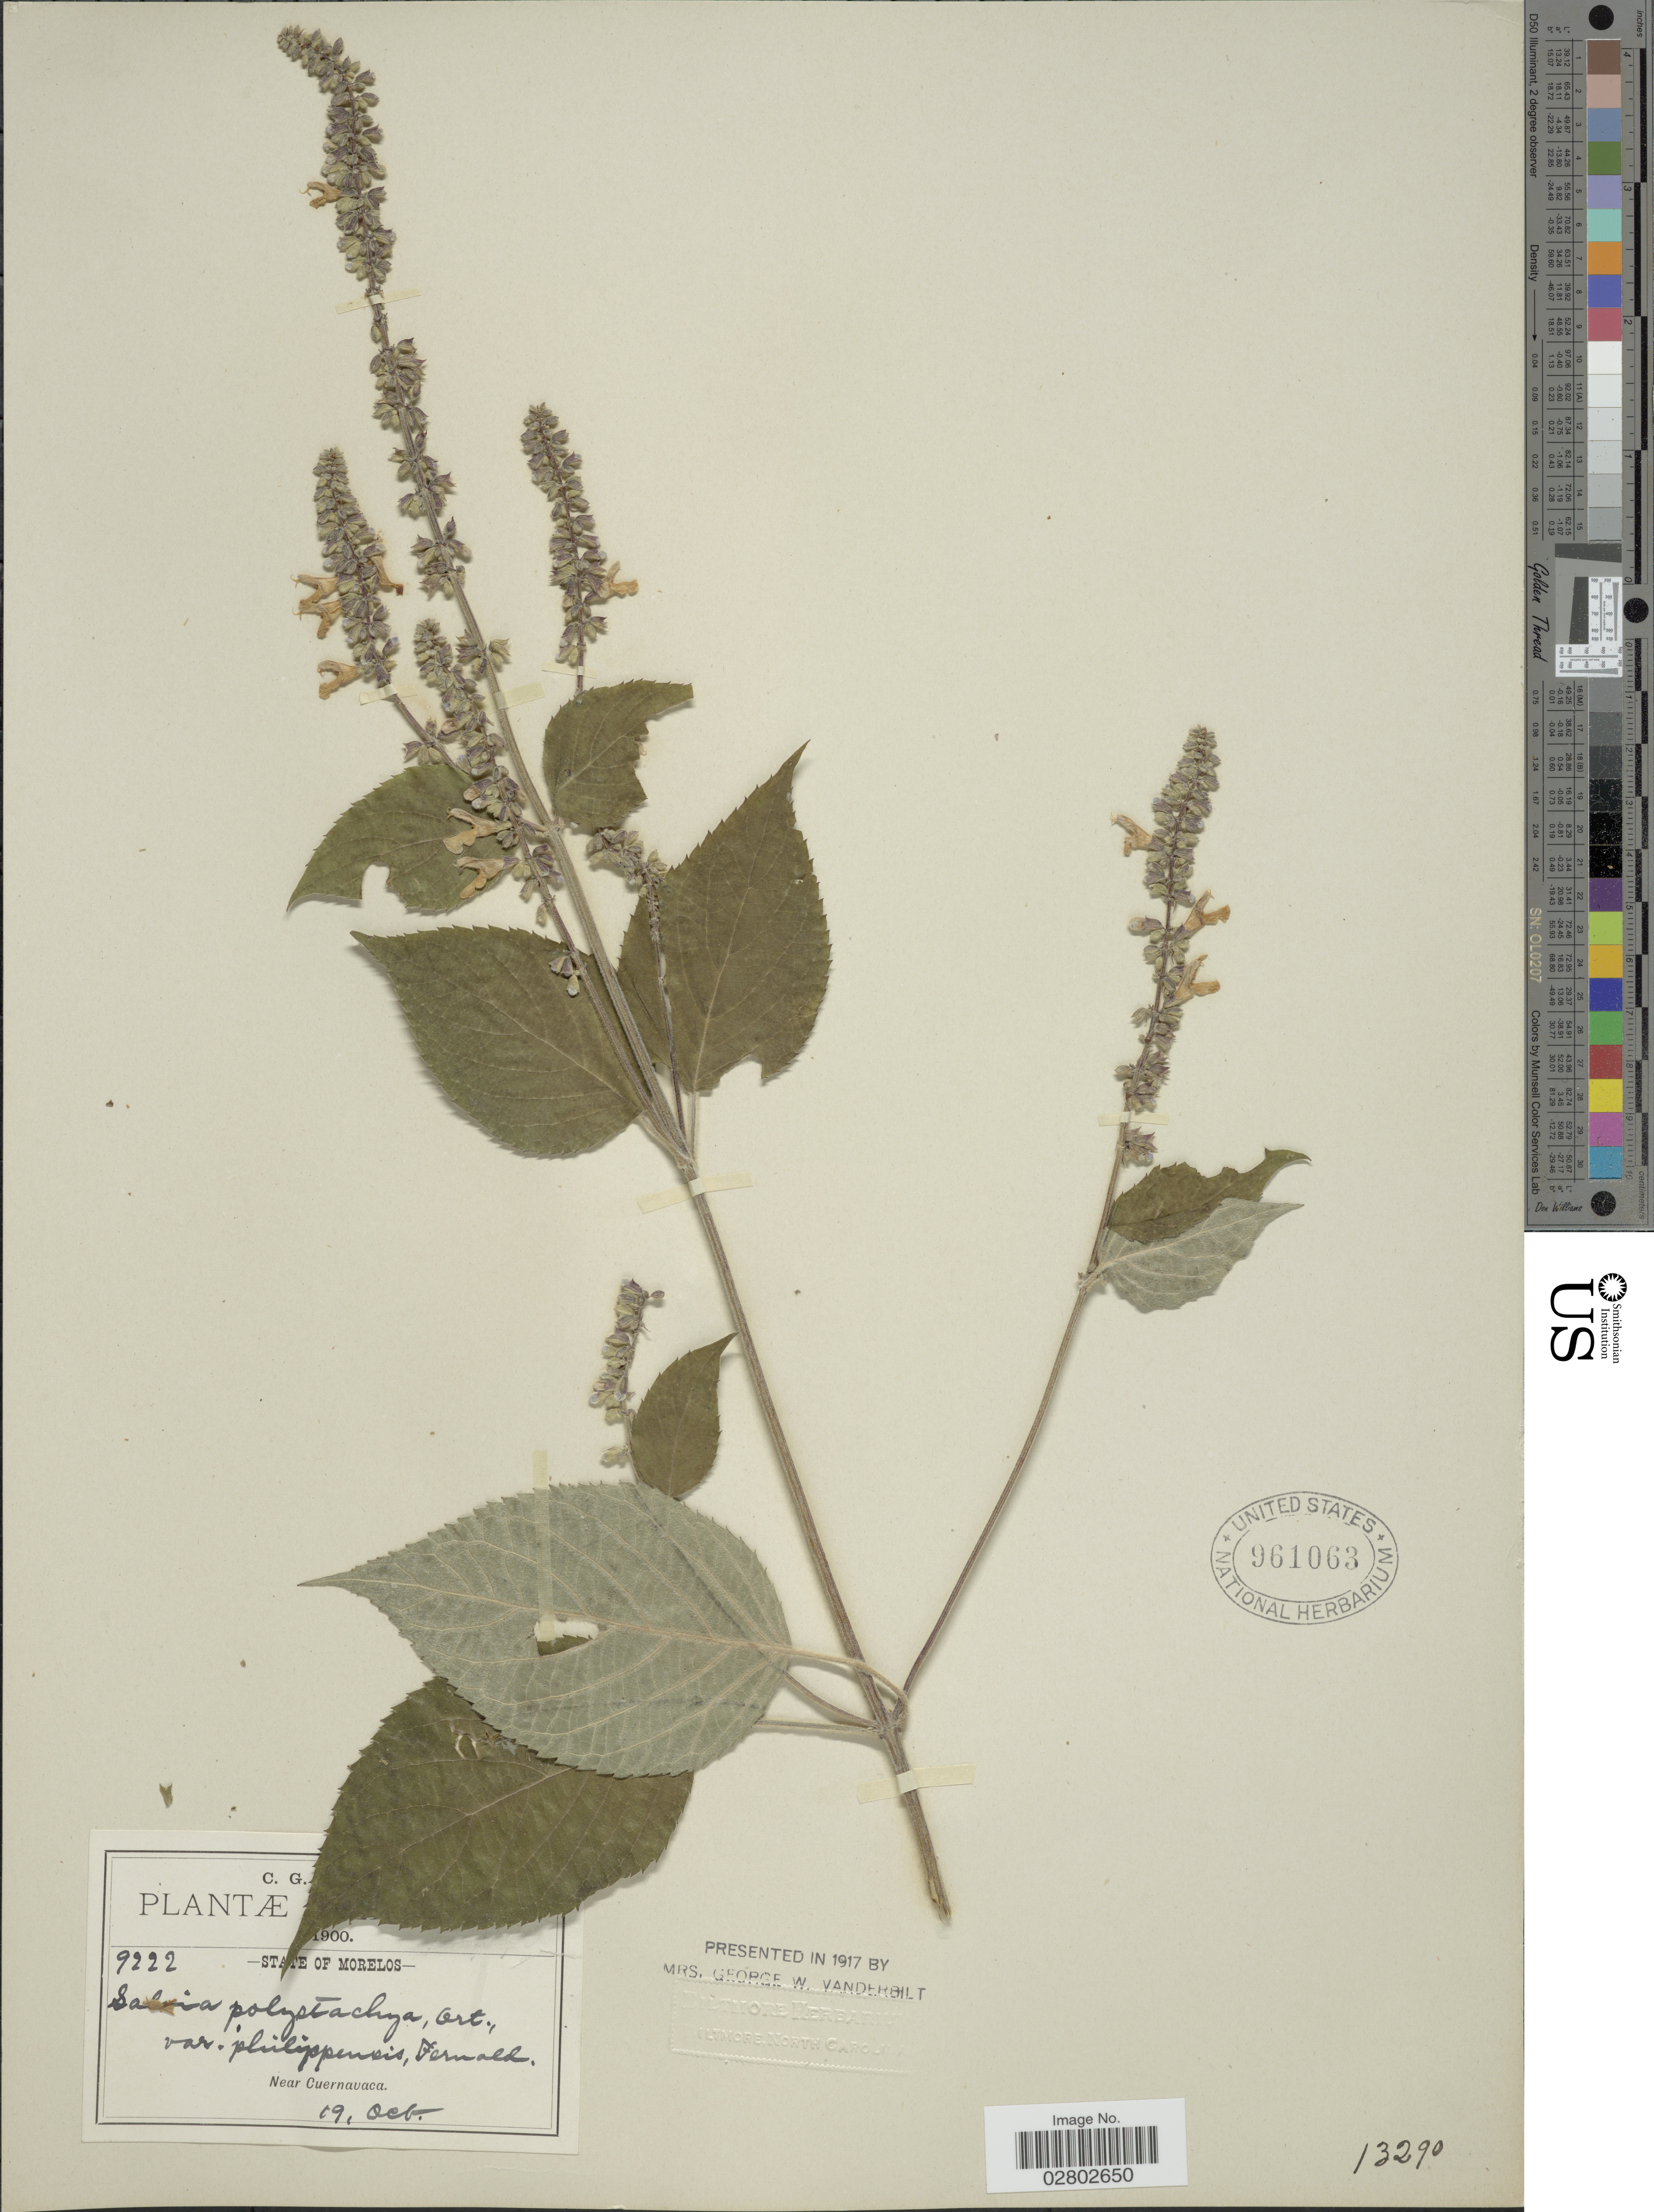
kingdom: Plantae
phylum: Tracheophyta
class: Magnoliopsida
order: Lamiales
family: Lamiaceae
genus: Salvia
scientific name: Salvia polystachya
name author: Cav.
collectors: C. G. Pringle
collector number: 9222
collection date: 1900-10-19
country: Mexico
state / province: Morelos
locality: Near Cuernavaca.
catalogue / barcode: US 961063